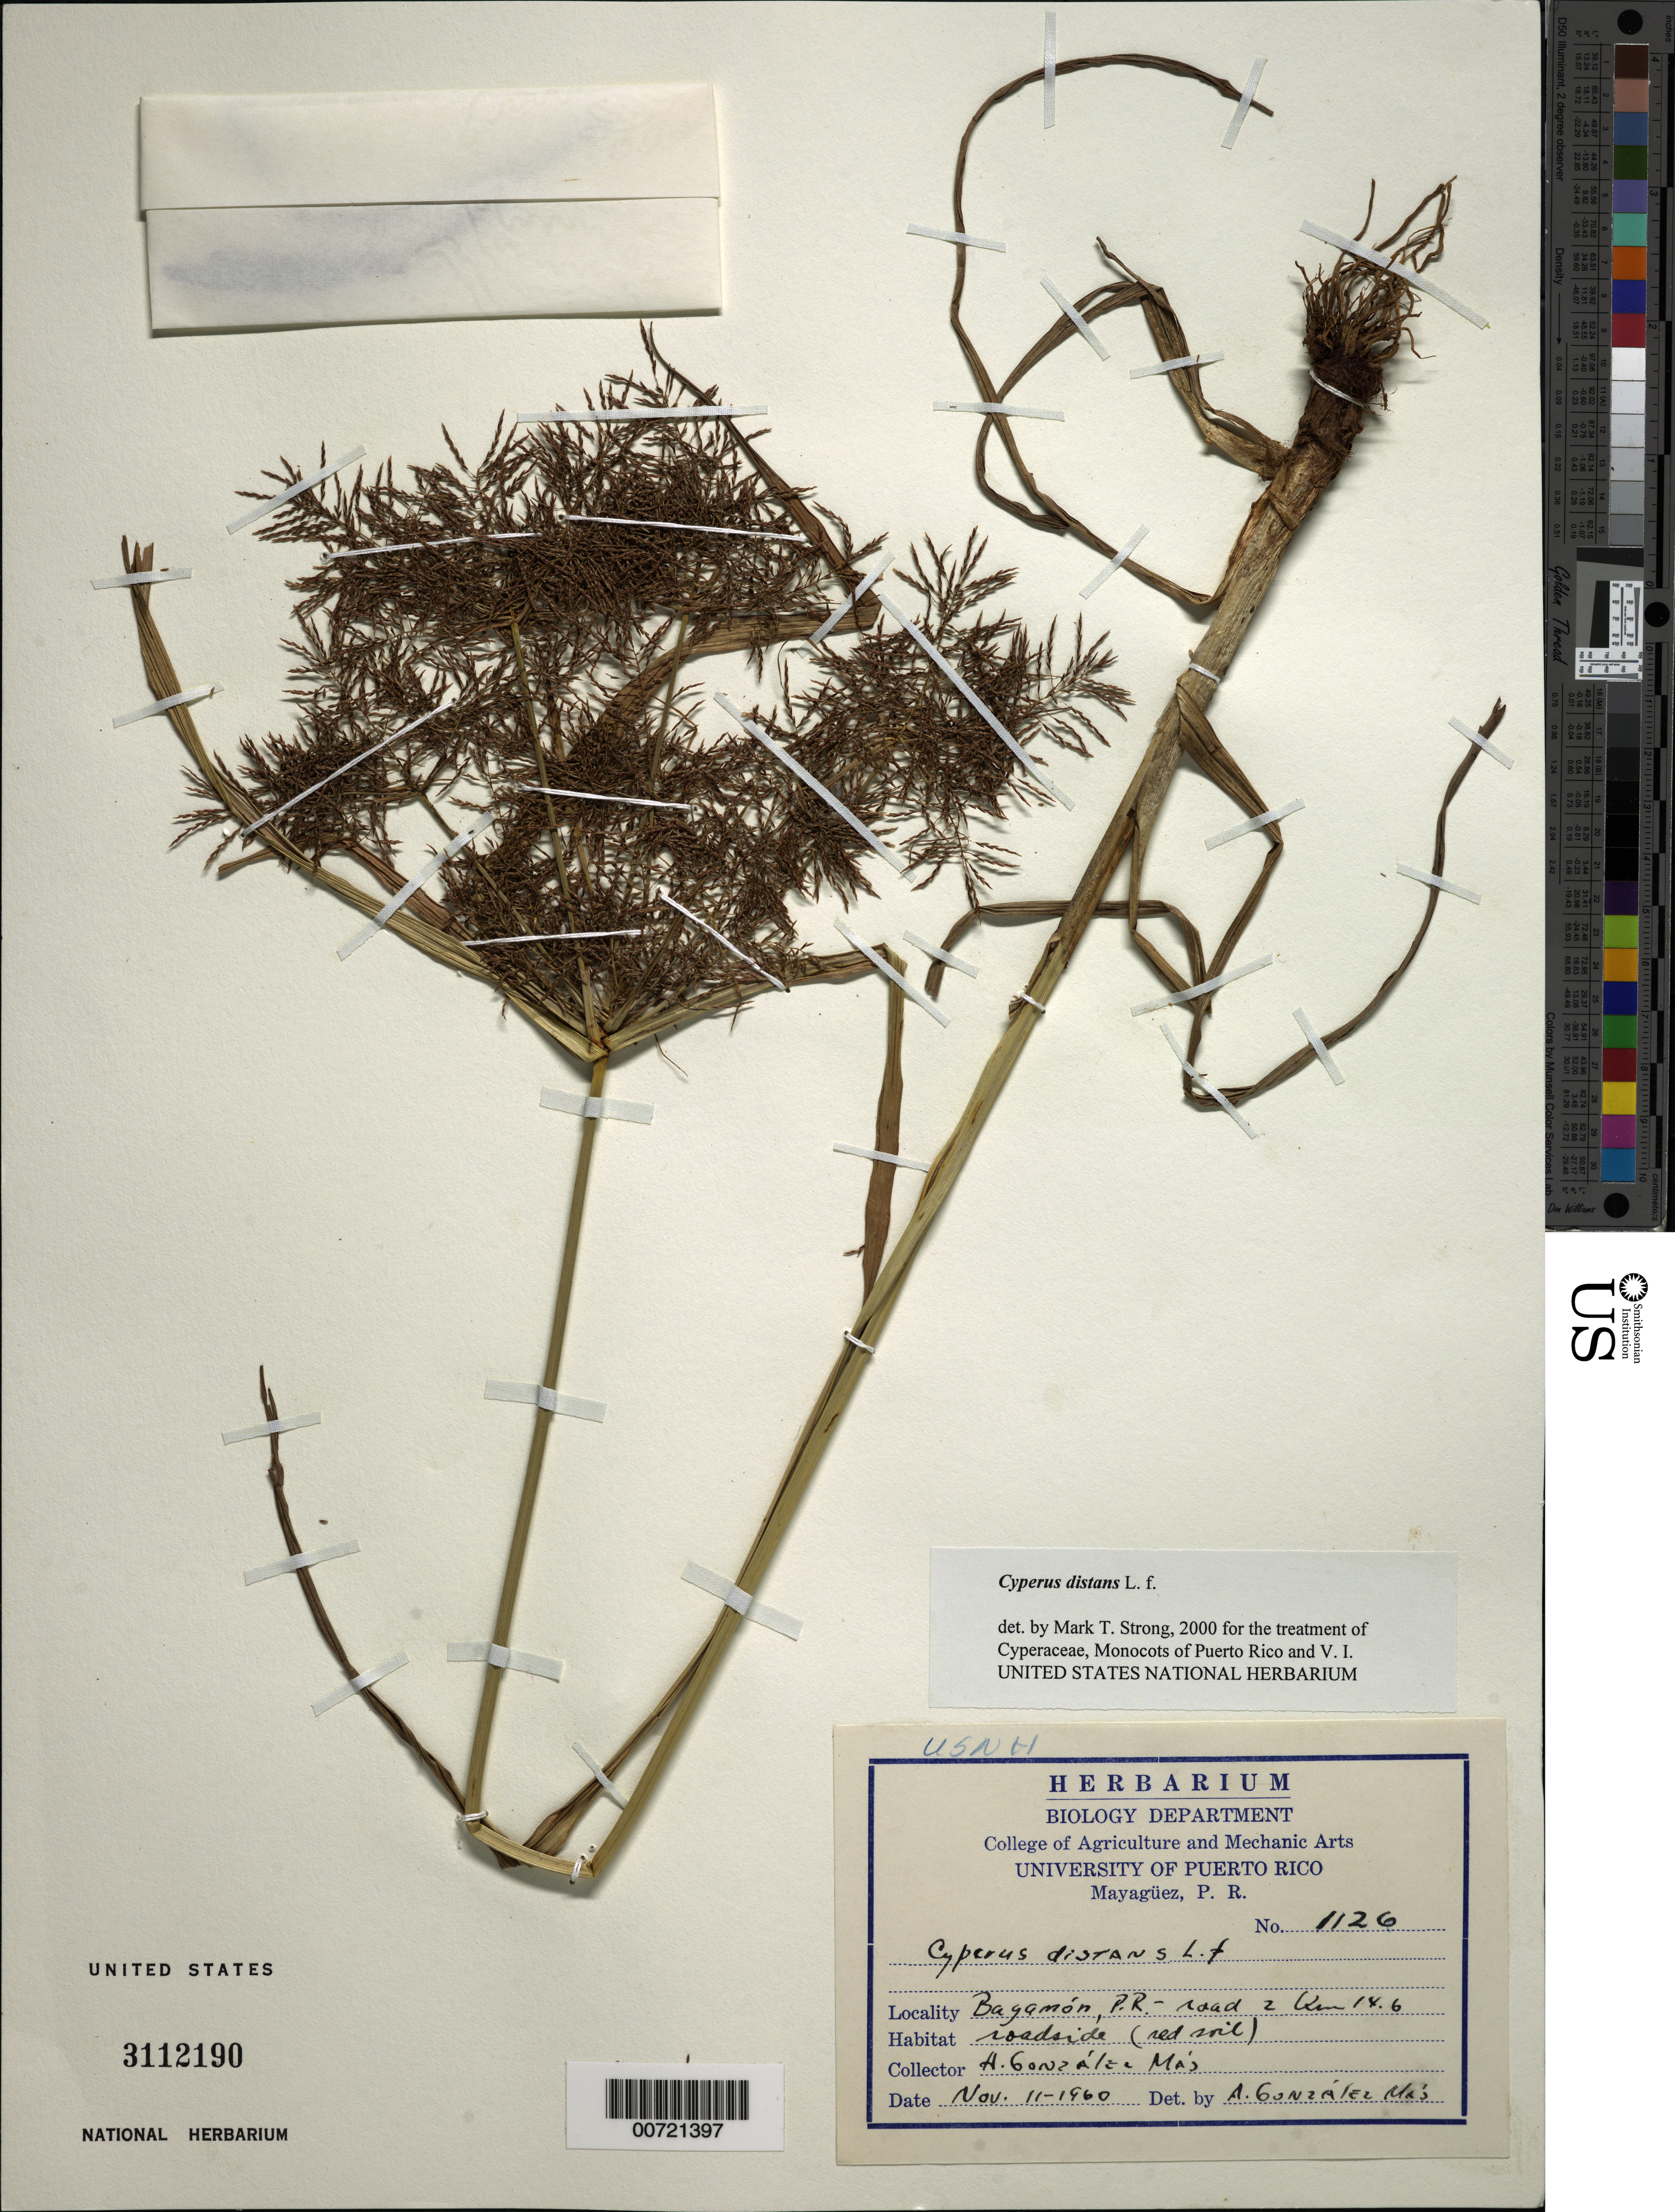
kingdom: Plantae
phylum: Tracheophyta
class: Liliopsida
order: Poales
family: Cyperaceae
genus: Cyperus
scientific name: Cyperus distans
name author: L. f.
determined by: Strong, M. T., (US), Smithsonian Institution - National Museum of Natural History (UNITED STATES)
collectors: A. González Más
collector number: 1126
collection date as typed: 11 Nov 1960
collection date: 1960-11-11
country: Puerto Rico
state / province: Bayamón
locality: Bayamón: Rd. 2, km 14.6.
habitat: Roadside.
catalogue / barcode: US 3112190